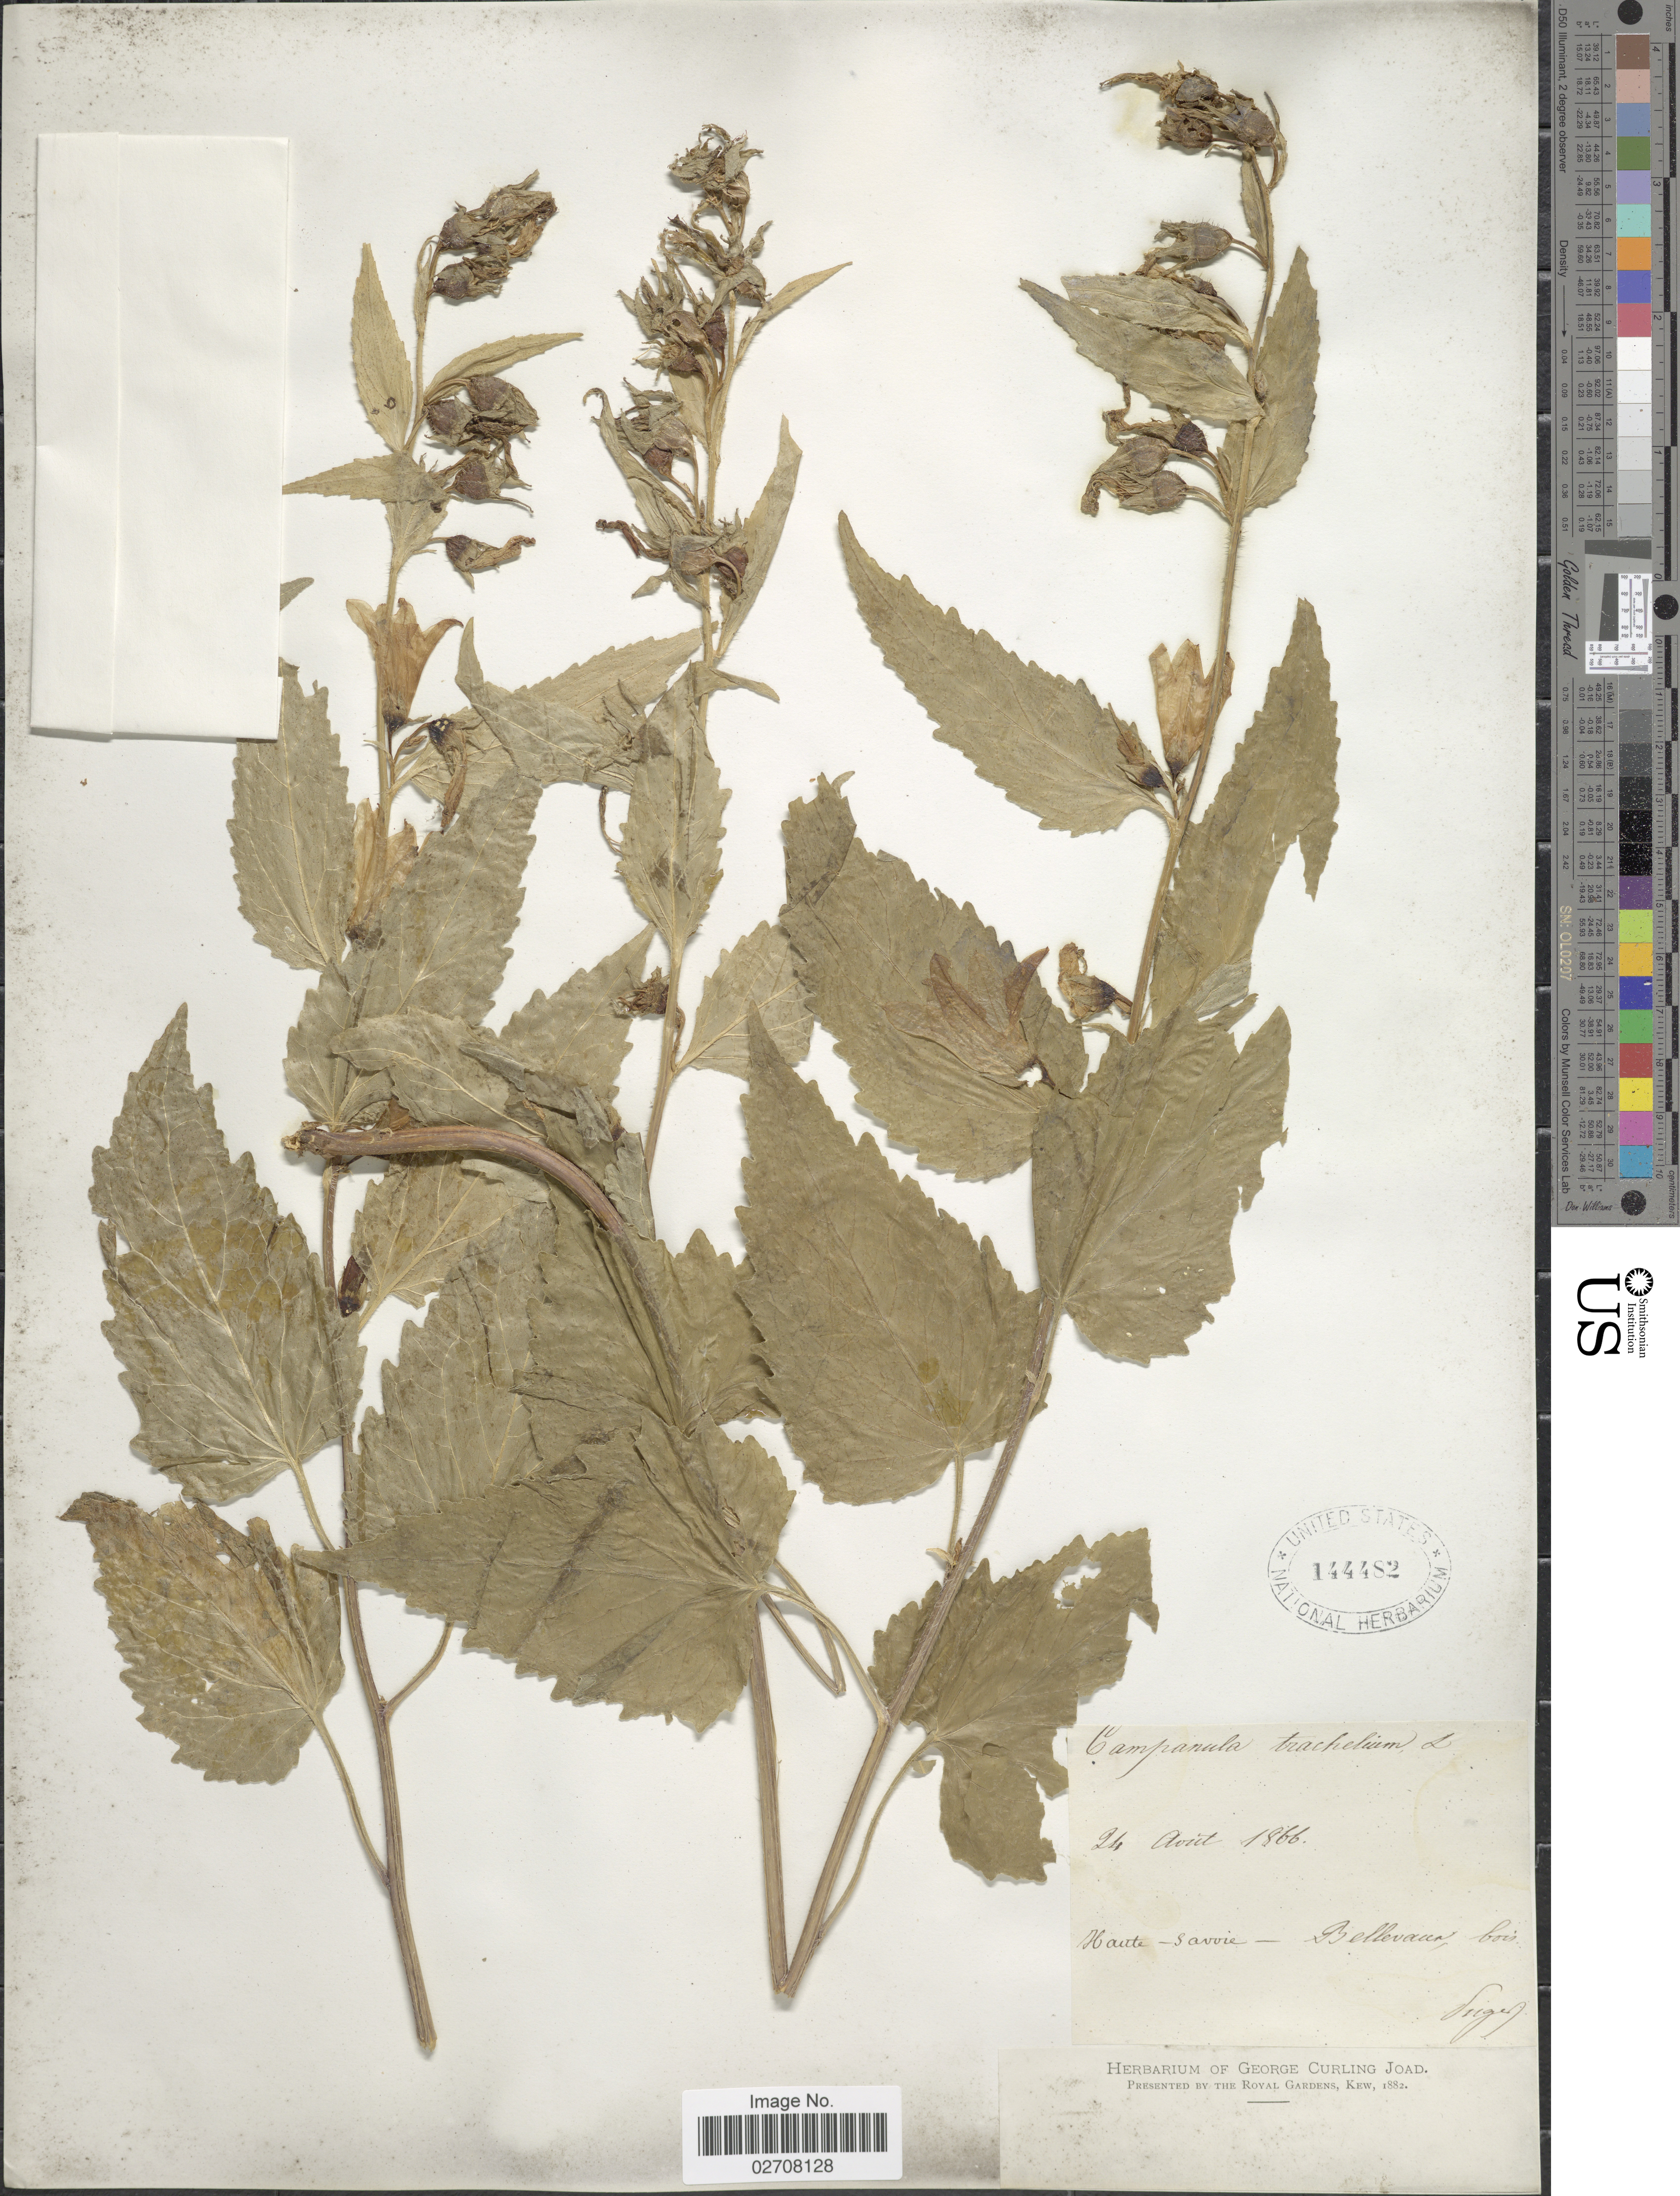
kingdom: Plantae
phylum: Tracheophyta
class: Magnoliopsida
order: Asterales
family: Campanulaceae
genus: Campanula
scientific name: Campanula trachelium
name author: L.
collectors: -. Puget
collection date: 1866-08-24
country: France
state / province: Auvergne-Rhône-Alpes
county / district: Haute-Savoie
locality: Haute-Savoie - Bellevaux, bois.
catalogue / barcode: US 144482